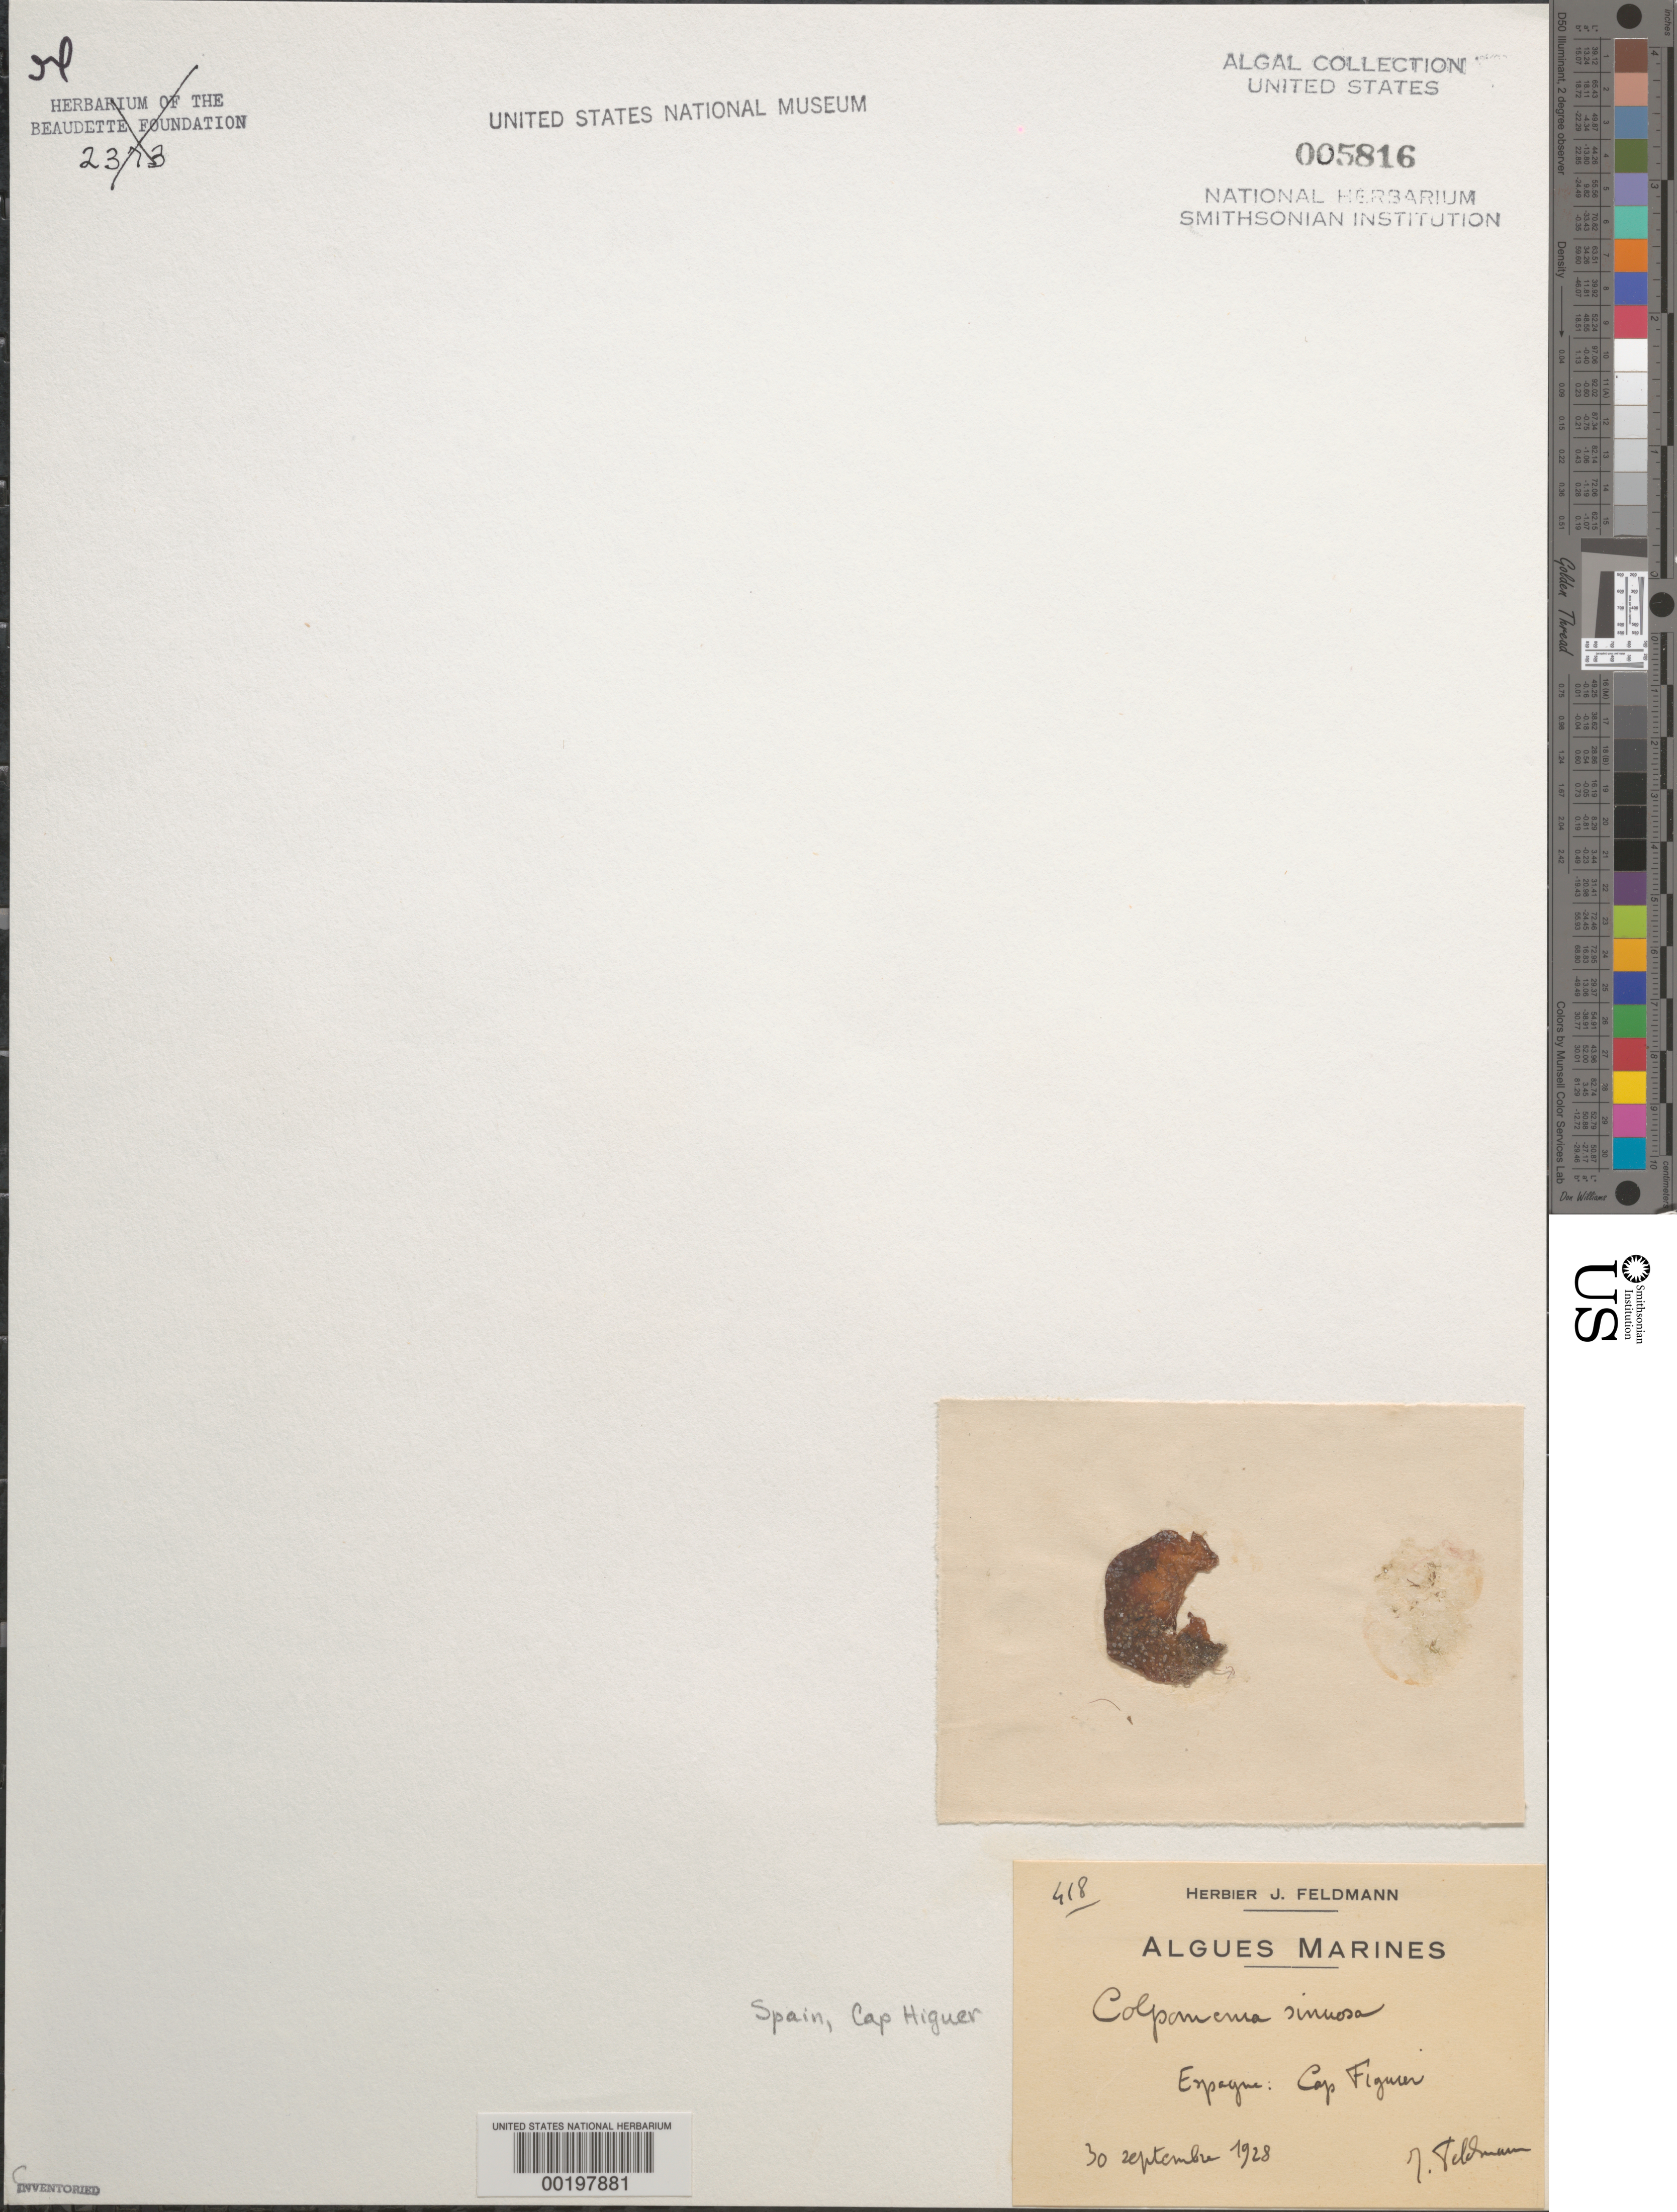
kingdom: Chromista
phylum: Ochrophyta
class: Phaeophyceae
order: Scytosiphonales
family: Scytosiphonaceae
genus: Colpomenia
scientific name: Colpomenia sinuosa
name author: (K. Mert. ex Roth) Derbes & Solier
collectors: J. Feldmann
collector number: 418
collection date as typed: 30 Sep 1928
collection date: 1928-09-30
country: Spain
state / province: Erkidegoa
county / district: Guipúzcoa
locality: Cap higuer (cap figuier)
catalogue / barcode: US 5816